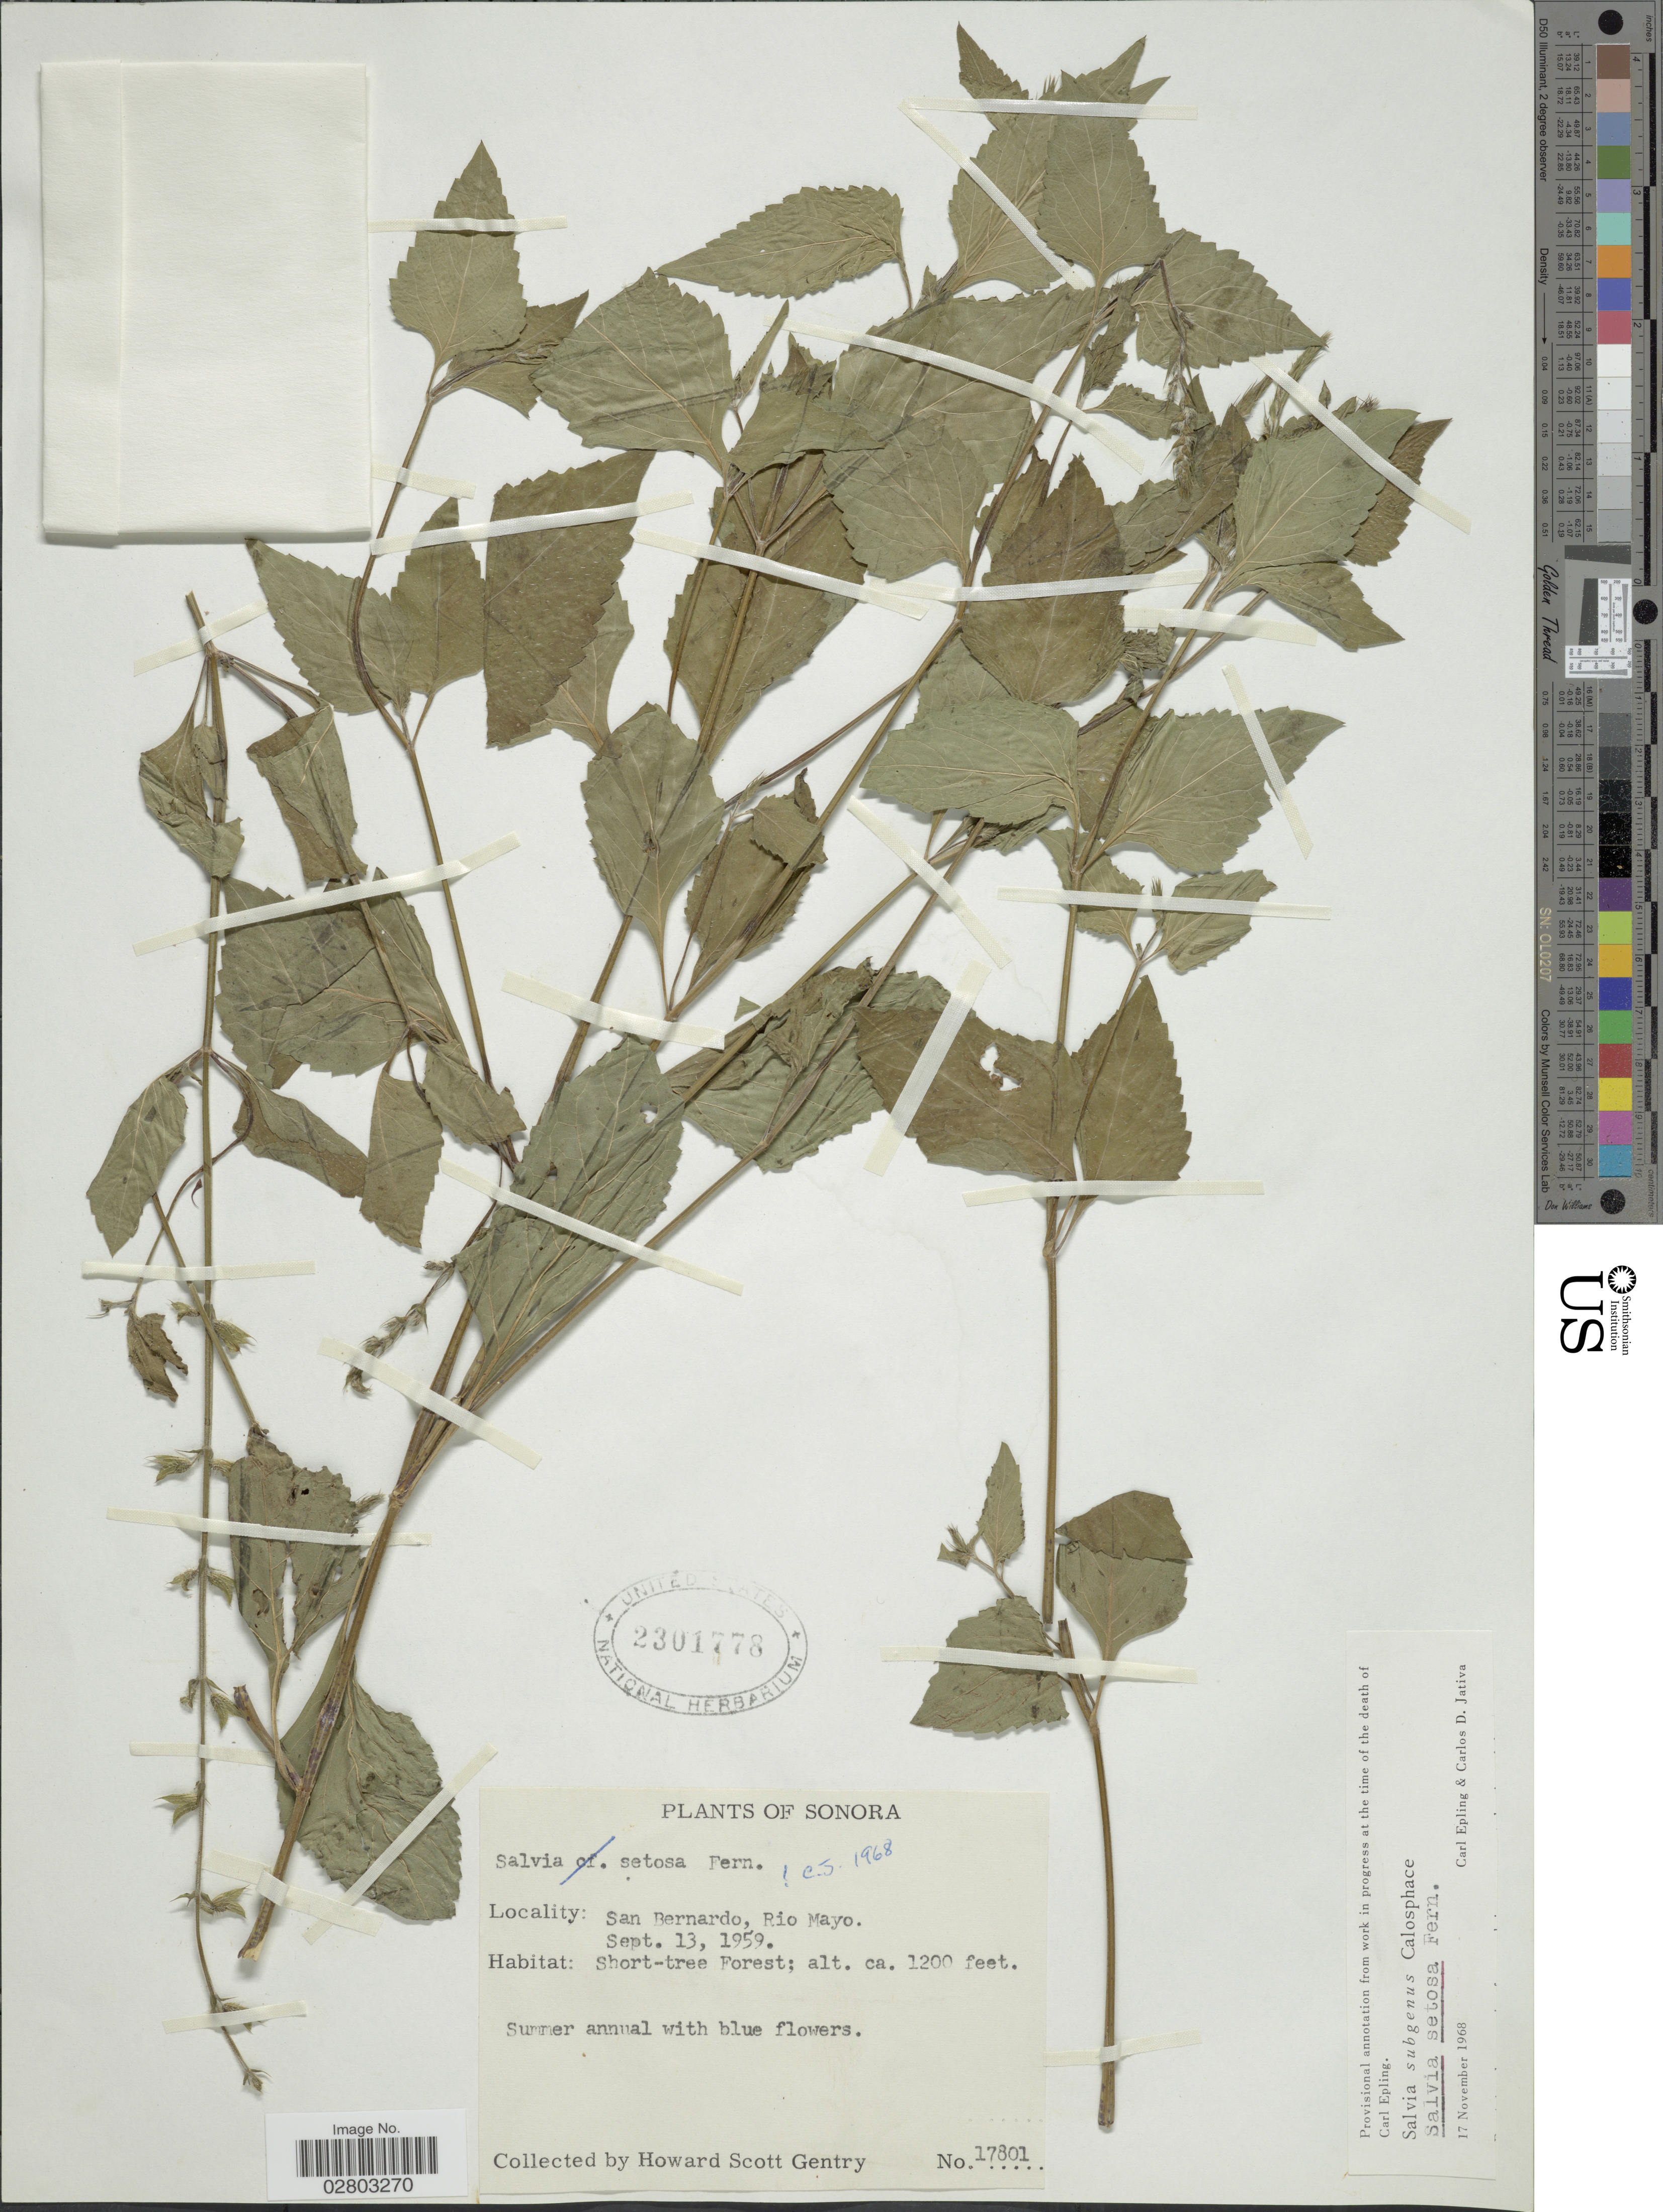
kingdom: Plantae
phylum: Tracheophyta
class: Magnoliopsida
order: Lamiales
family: Lamiaceae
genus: Salvia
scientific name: Salvia setosa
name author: Fernald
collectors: H. S. Gentry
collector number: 17801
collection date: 1959-09-13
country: Mexico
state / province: Sonora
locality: San Bernardo, Rio Mayo.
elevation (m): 366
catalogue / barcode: US 2301778